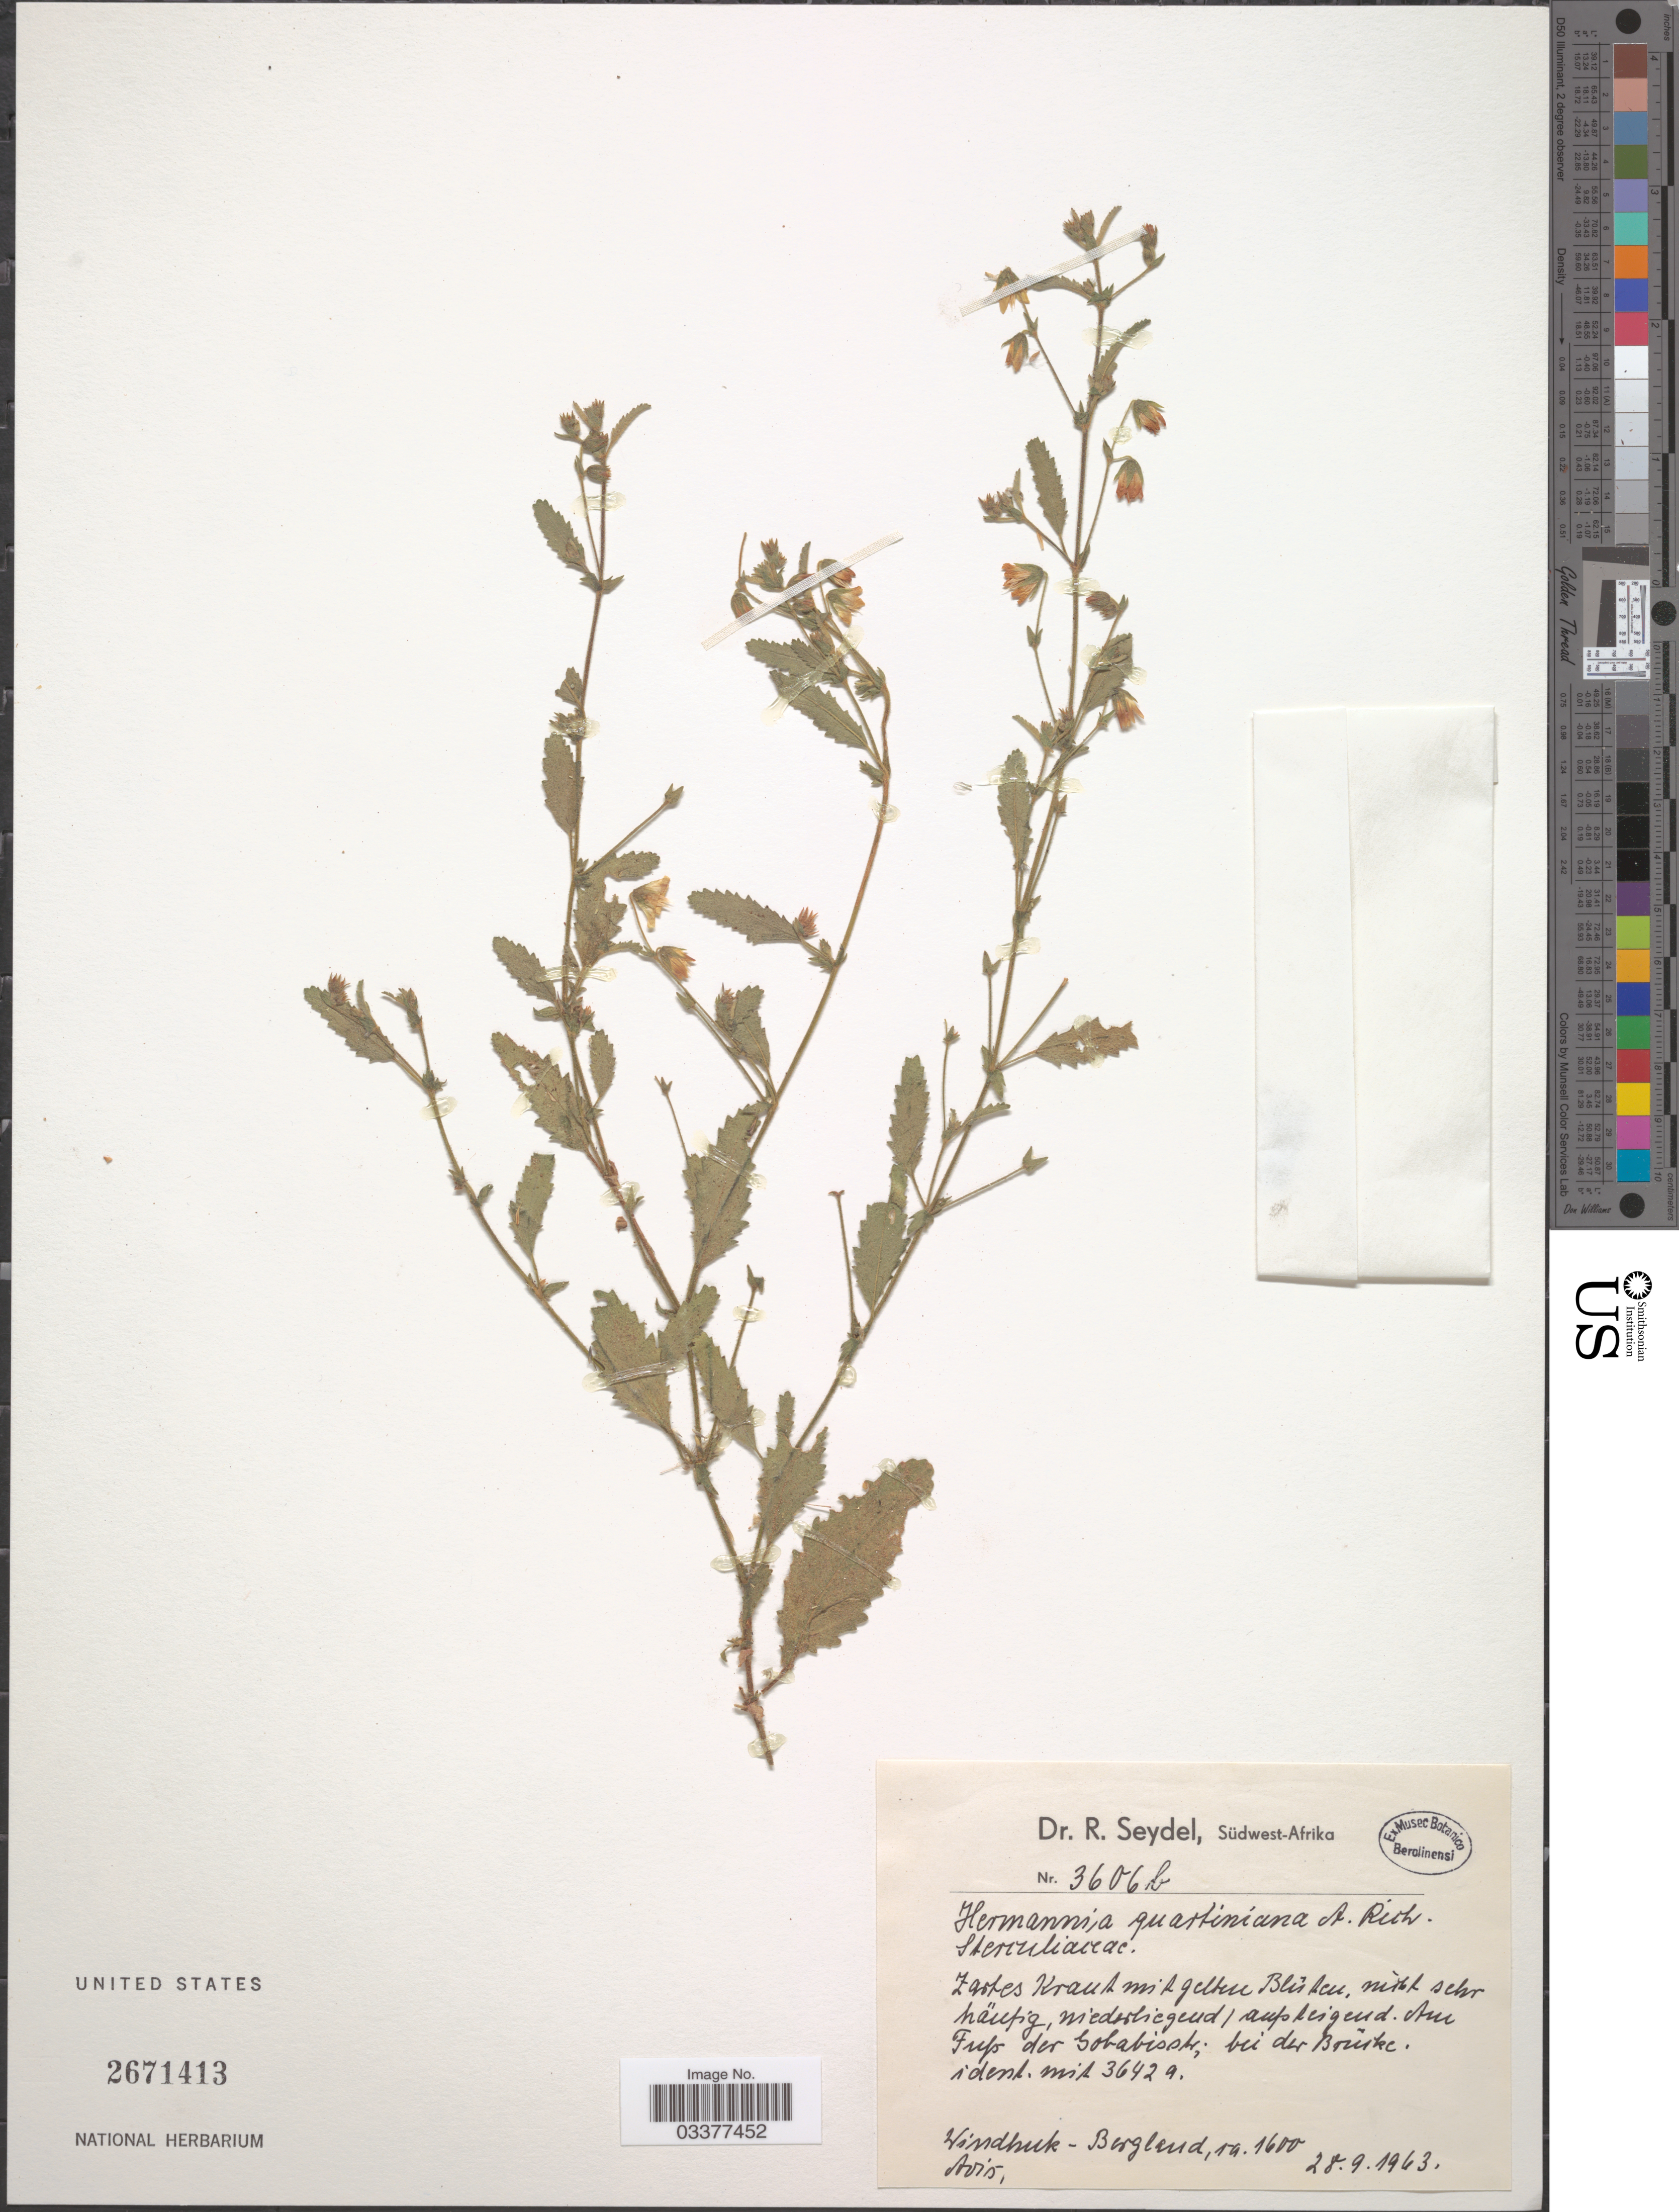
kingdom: Plantae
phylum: Tracheophyta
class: Magnoliopsida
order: Malvales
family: Malvaceae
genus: Hermannia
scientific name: Hermannia quartiniana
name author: A. Rich.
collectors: R. Seydel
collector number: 3606b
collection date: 1963-09-28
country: Namibia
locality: Südwest-Afrika. Zartes Kraut mitgelben Blîschen. Windhoek - Bergland.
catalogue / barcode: US 2671413